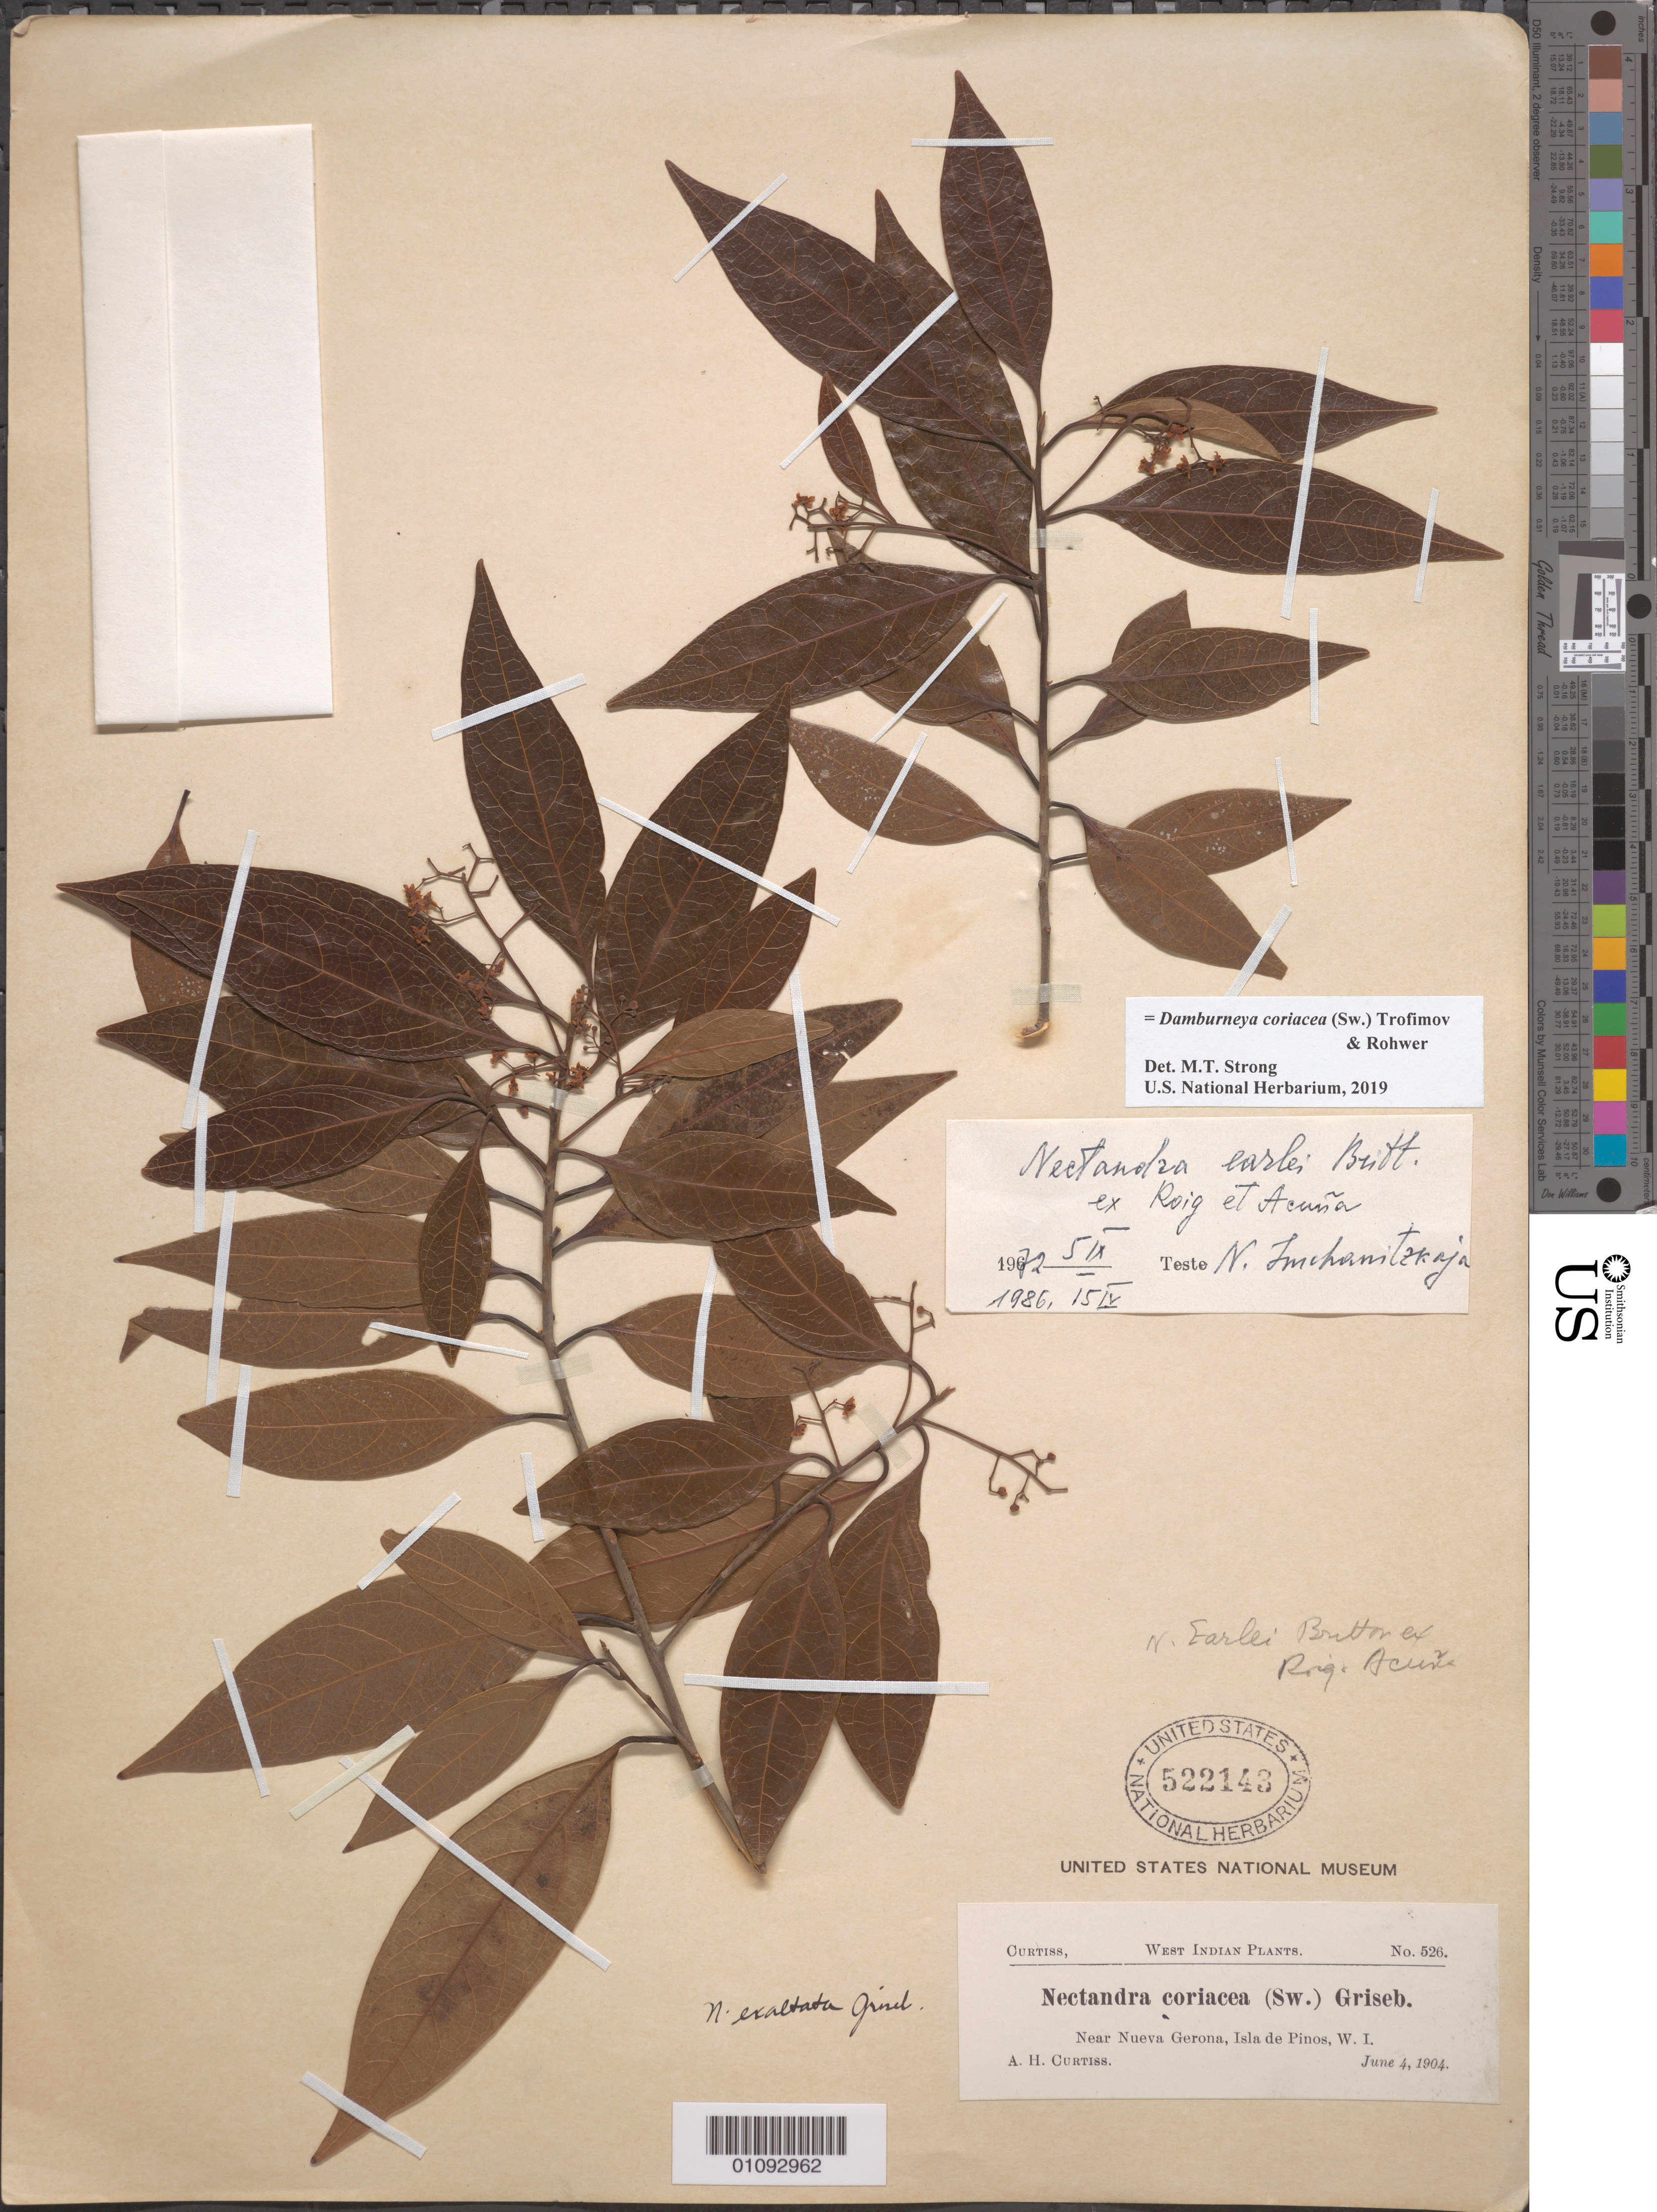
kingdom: Plantae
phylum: Tracheophyta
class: Magnoliopsida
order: Laurales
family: Lauraceae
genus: Nectandra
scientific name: Nectandra earlei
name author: Britton ex Roig & Acuña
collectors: A. H. Curtiss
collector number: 526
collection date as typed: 04 Jun 1904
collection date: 1904-06-04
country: Cuba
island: Cuba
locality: Near Nueva Gerona, Isla de Pinos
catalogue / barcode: US 522143